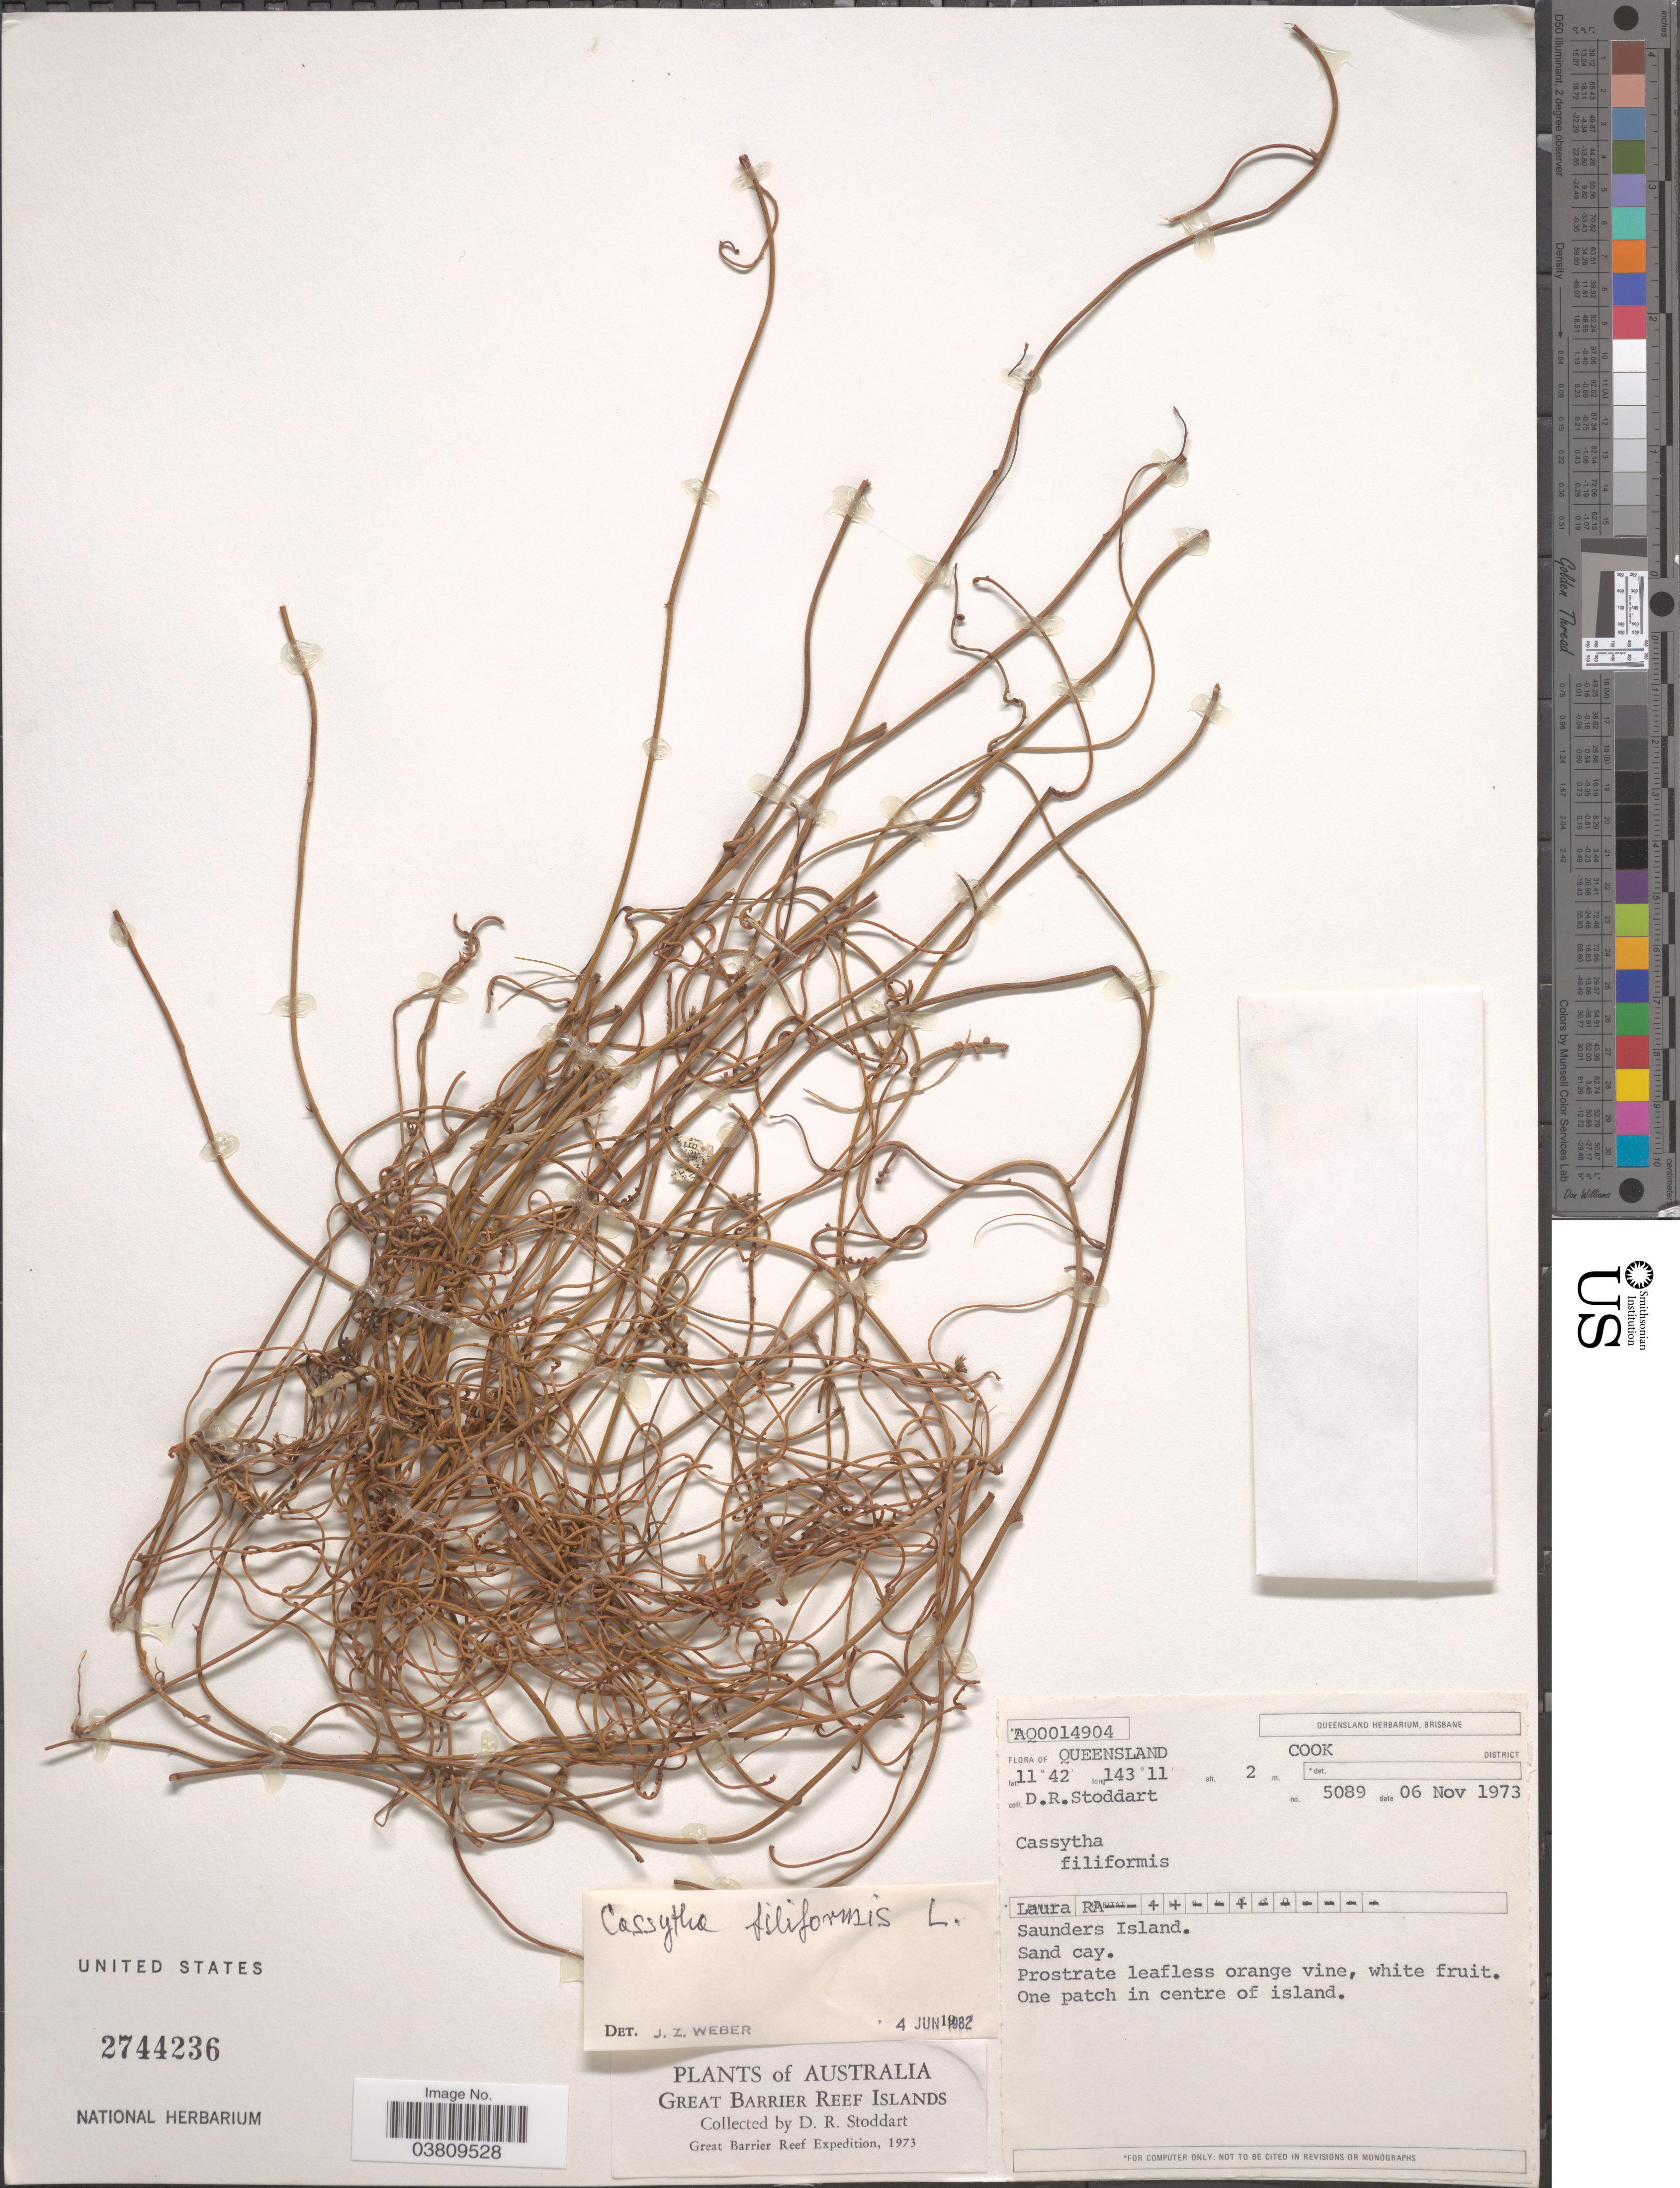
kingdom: Plantae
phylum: Tracheophyta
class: Magnoliopsida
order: Laurales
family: Lauraceae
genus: Cassytha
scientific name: Cassytha filiformis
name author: L.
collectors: D. R. Stoddart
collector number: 5089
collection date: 1973-11-06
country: Australia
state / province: Queensland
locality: Cook District. Saunders Island. One patch in center of island. Great Barrier Reef Islands.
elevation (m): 2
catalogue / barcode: US 2744236